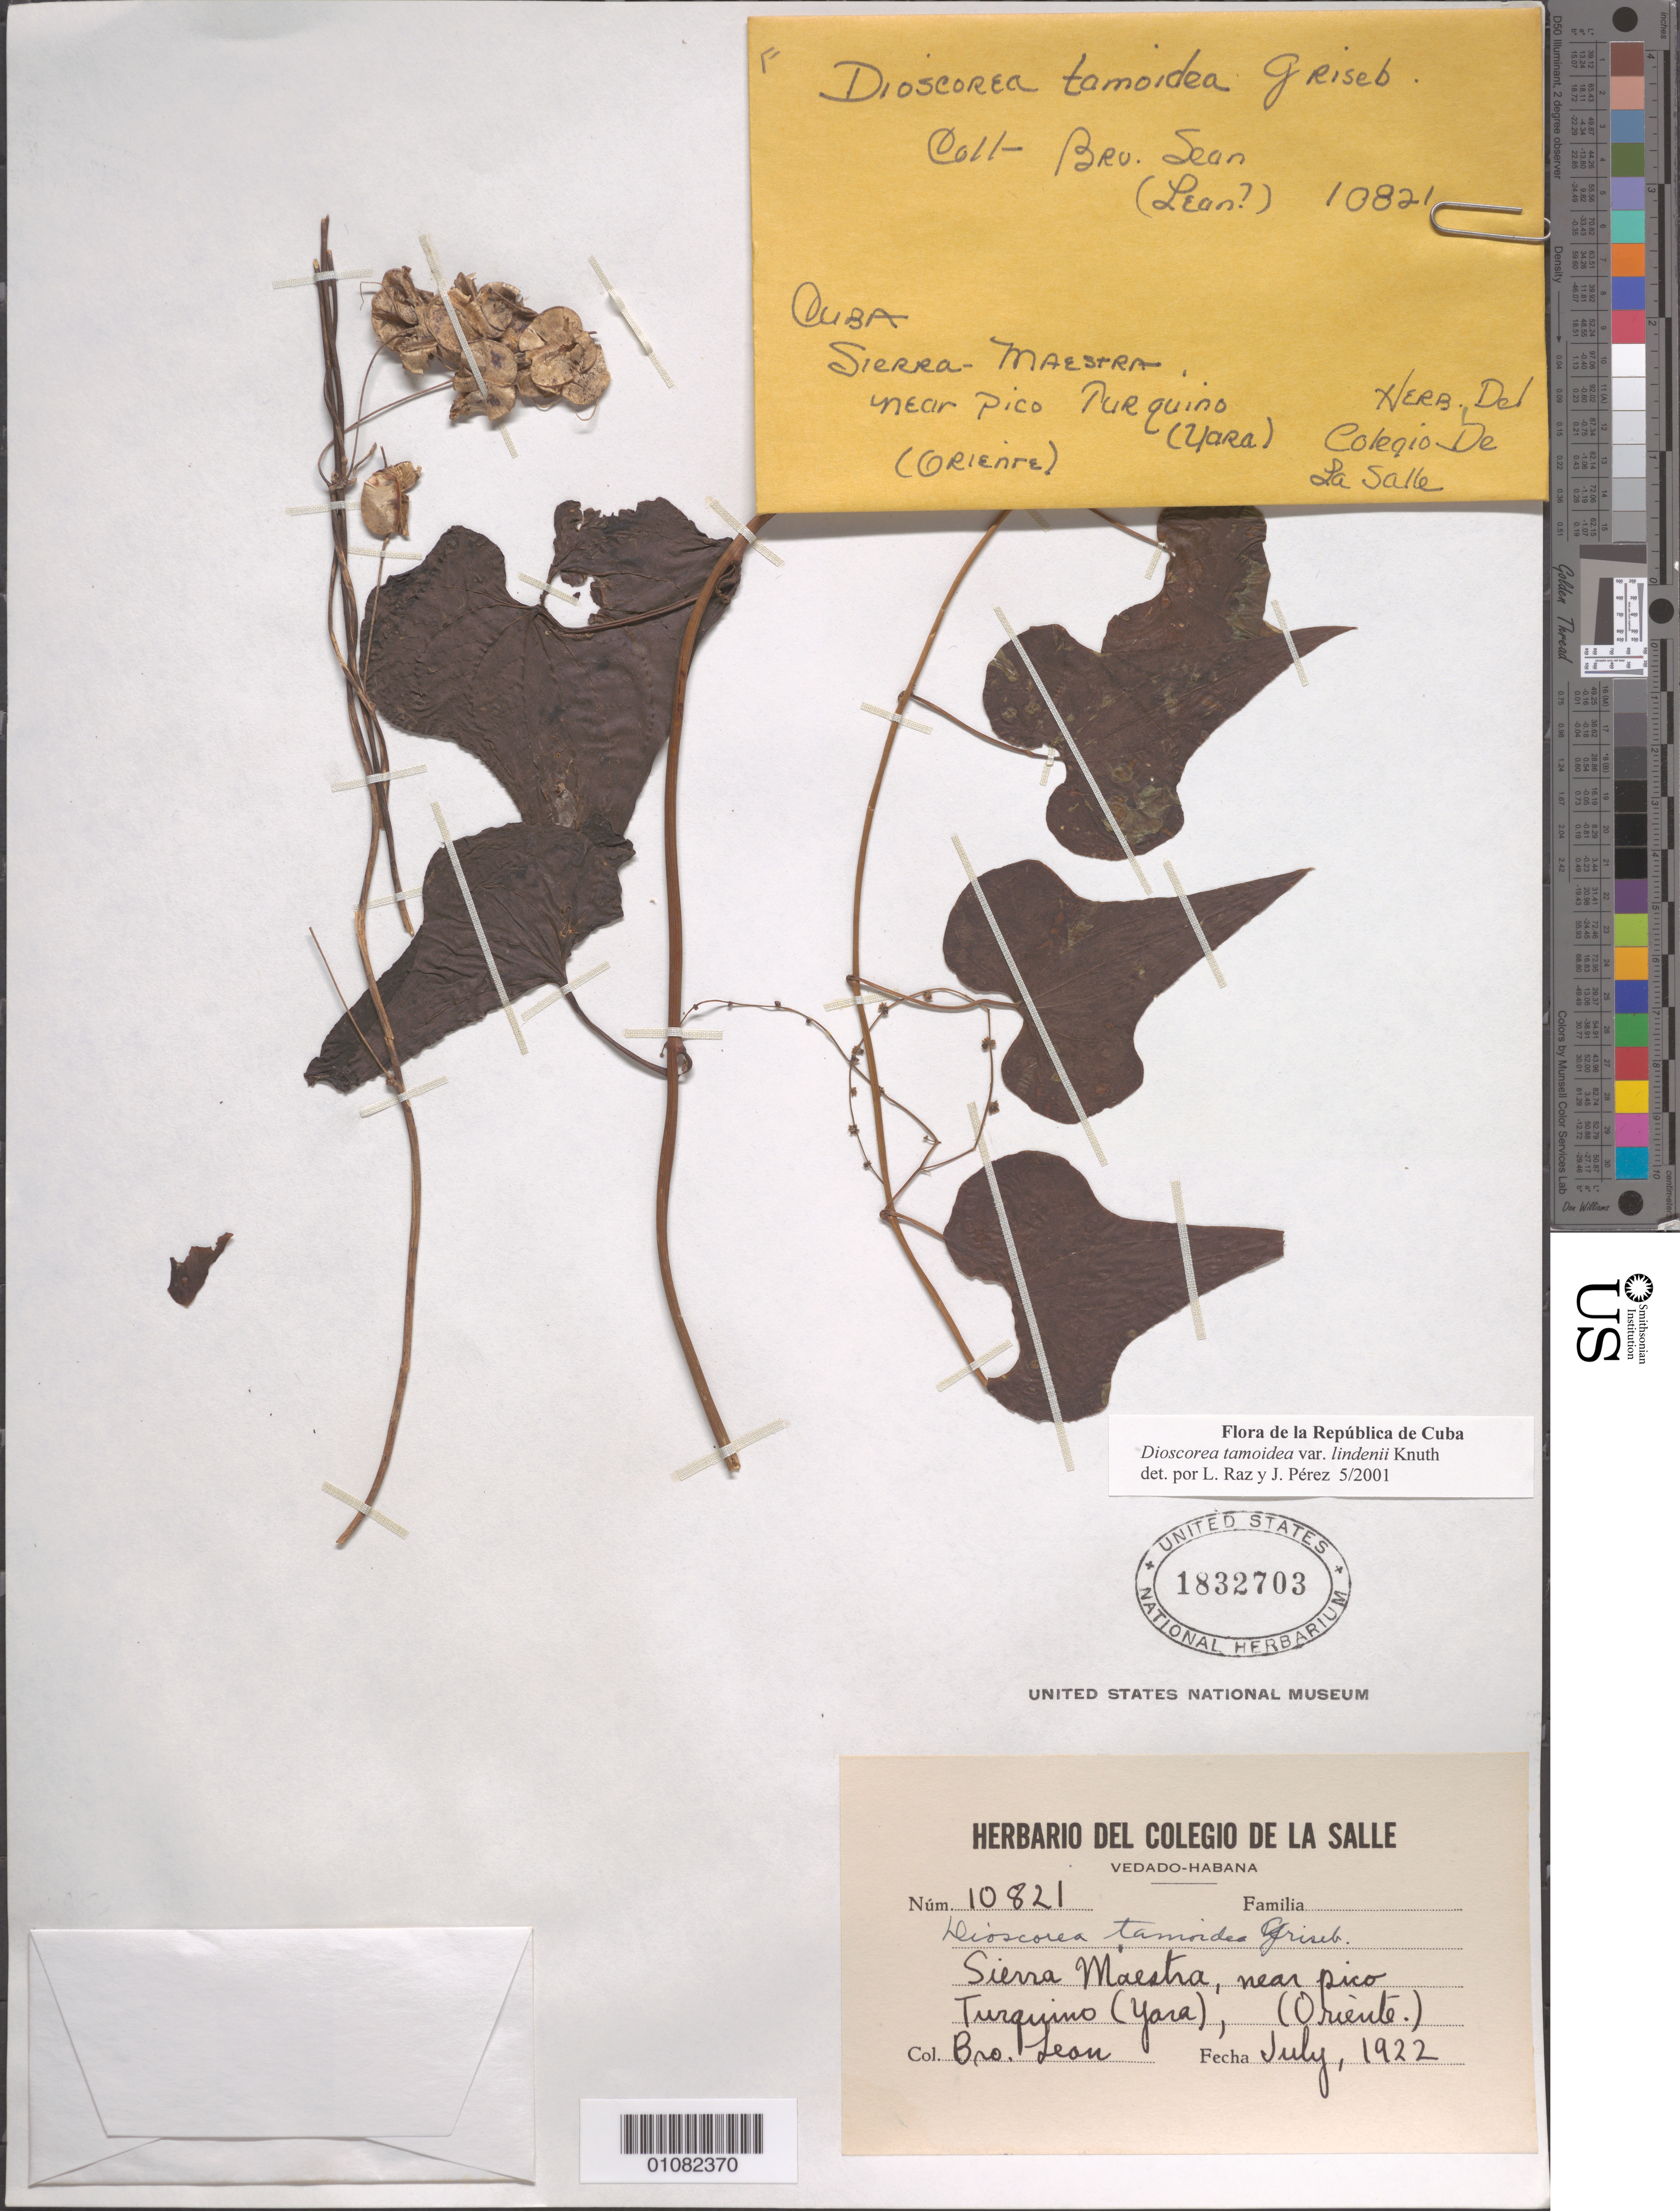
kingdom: Plantae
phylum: Tracheophyta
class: Liliopsida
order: Dioscoreales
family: Dioscoreaceae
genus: Dioscorea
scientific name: Dioscorea tamoidea var. lindenii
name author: Uline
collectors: Bro. León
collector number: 10821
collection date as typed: Jul 1922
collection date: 1922-07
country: Cuba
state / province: Santiago de Cuba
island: Cuba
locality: Sierra Maestra, near Pico Turquino (Yara), (Oriente)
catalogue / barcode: US 1832703